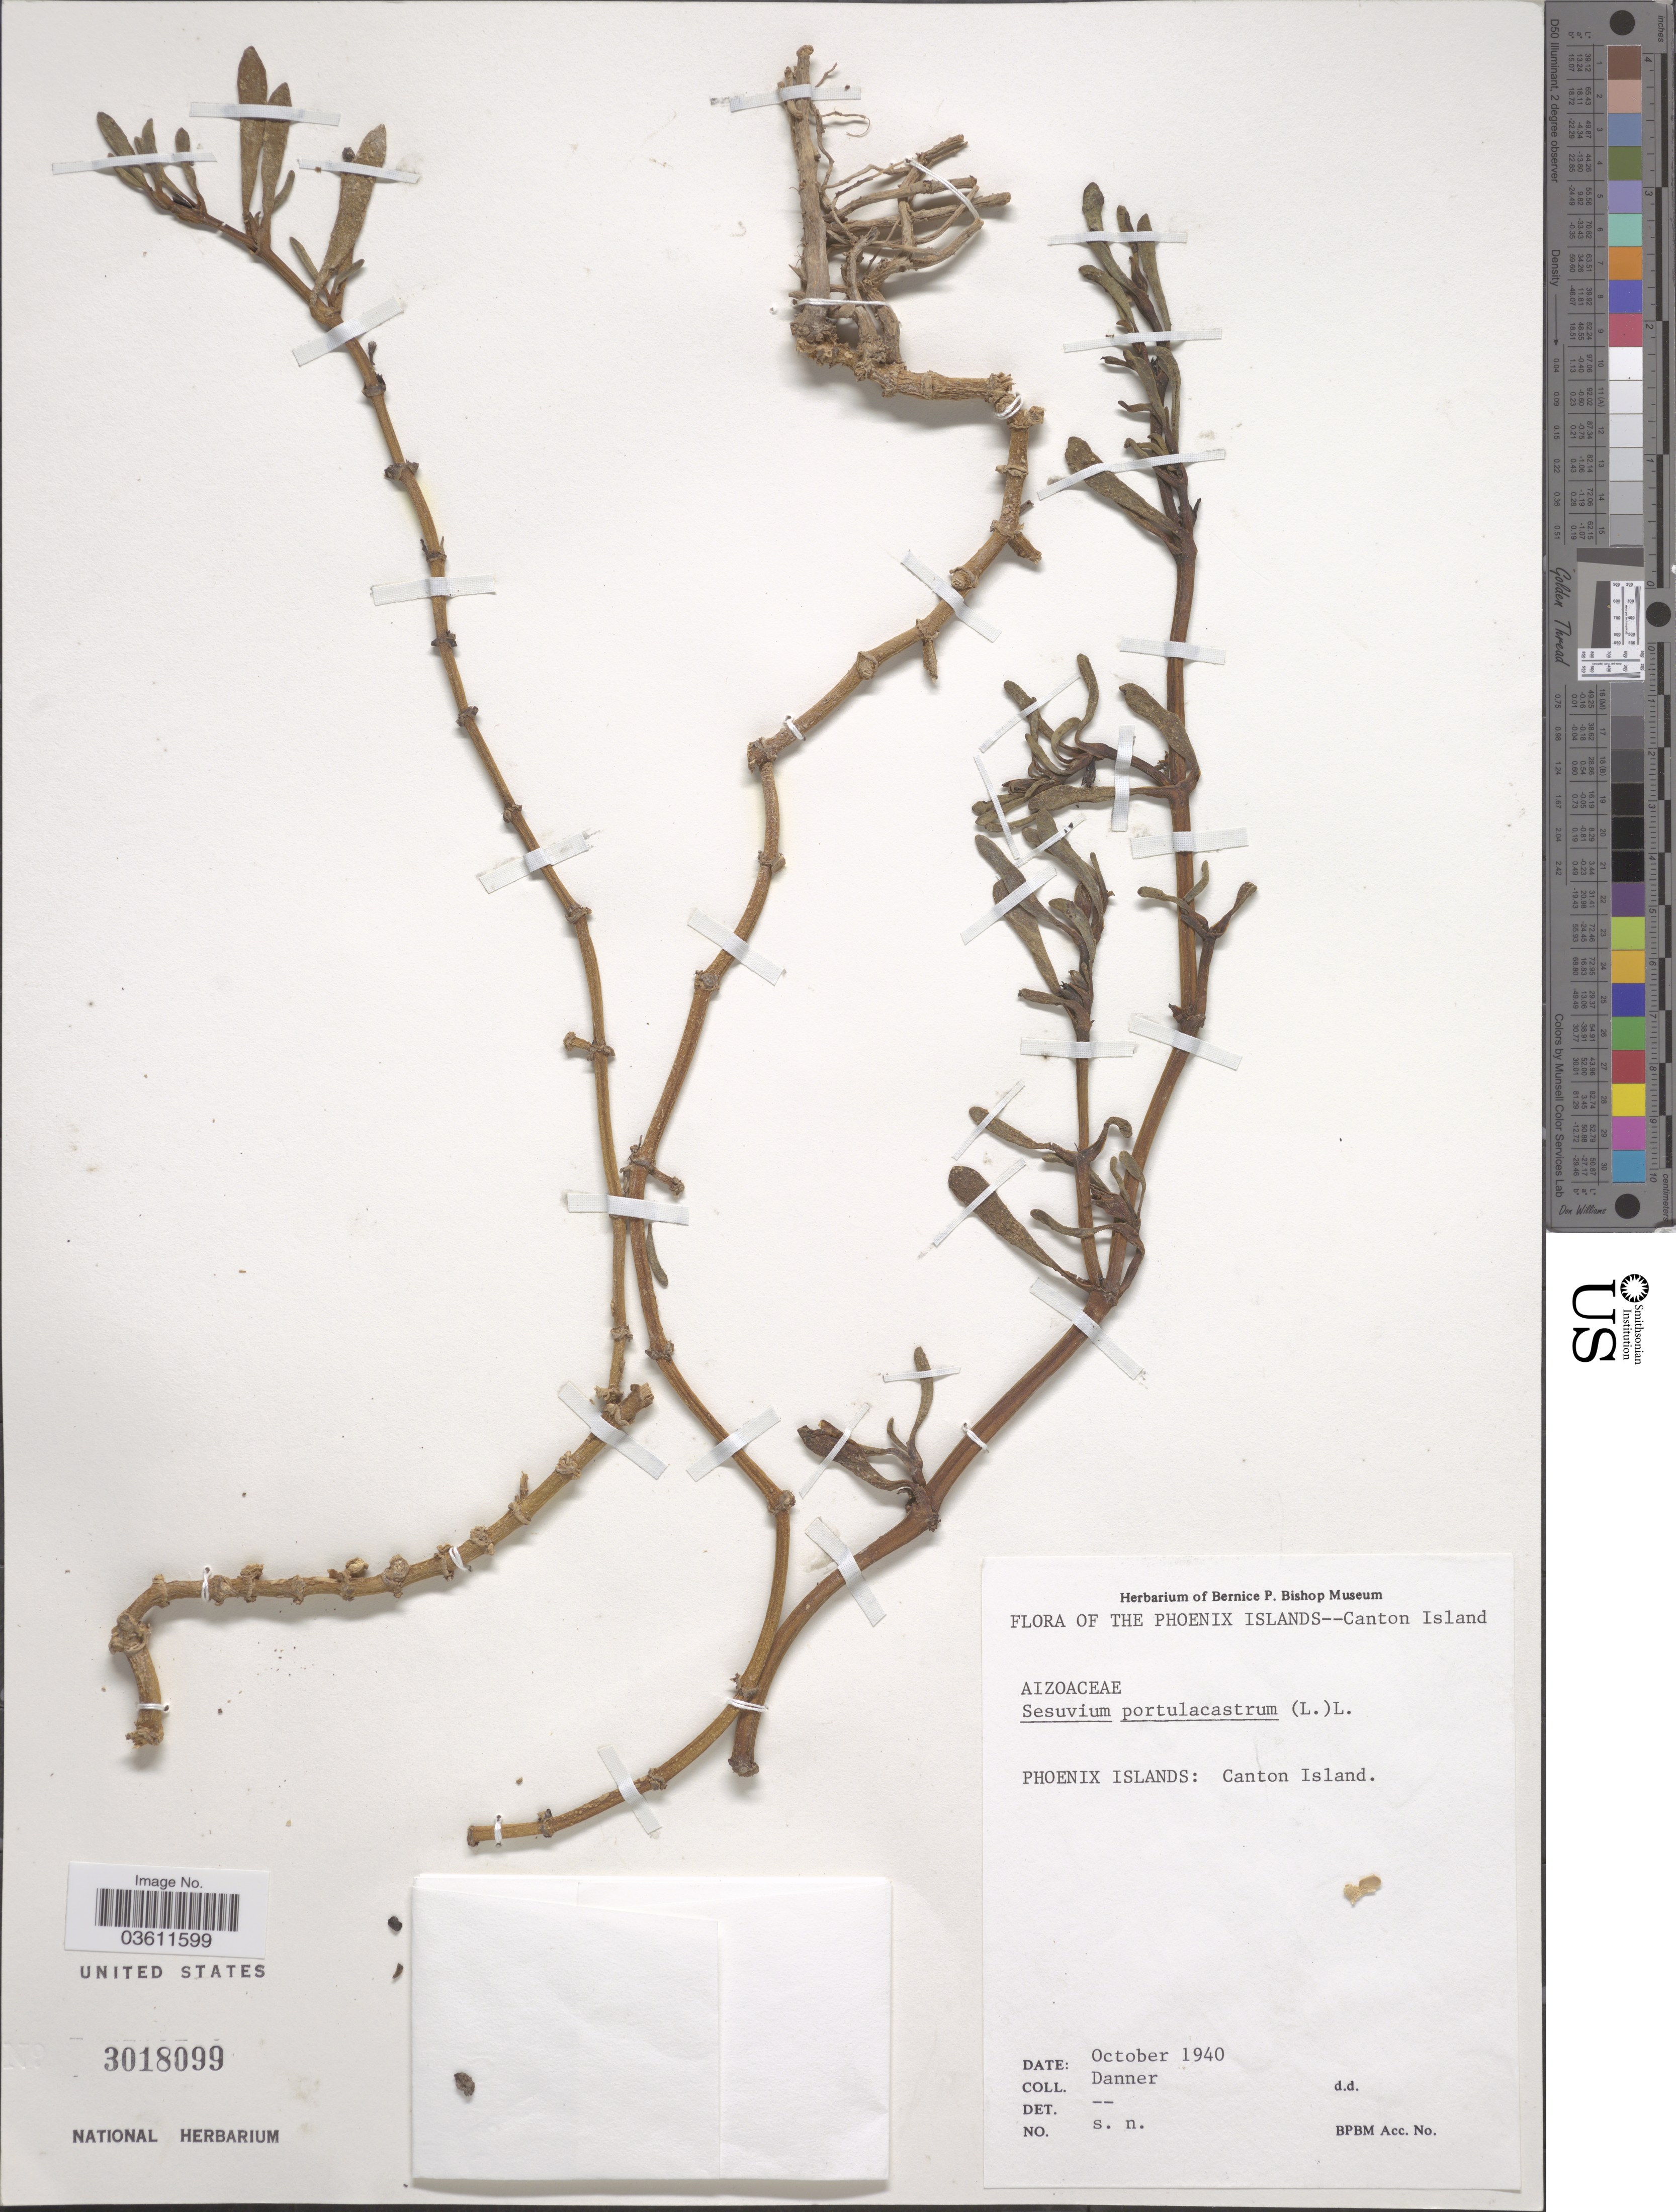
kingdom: Plantae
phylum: Tracheophyta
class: Magnoliopsida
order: Caryophyllales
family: Aizoaceae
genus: Sesuvium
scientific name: Sesuvium portulacastrum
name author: (L.) L.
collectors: Danner, --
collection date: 1940-10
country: Kiribati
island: Kanton [Canton] Atoll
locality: Phoenix Islands: Canton Island.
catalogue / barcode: US 3018099